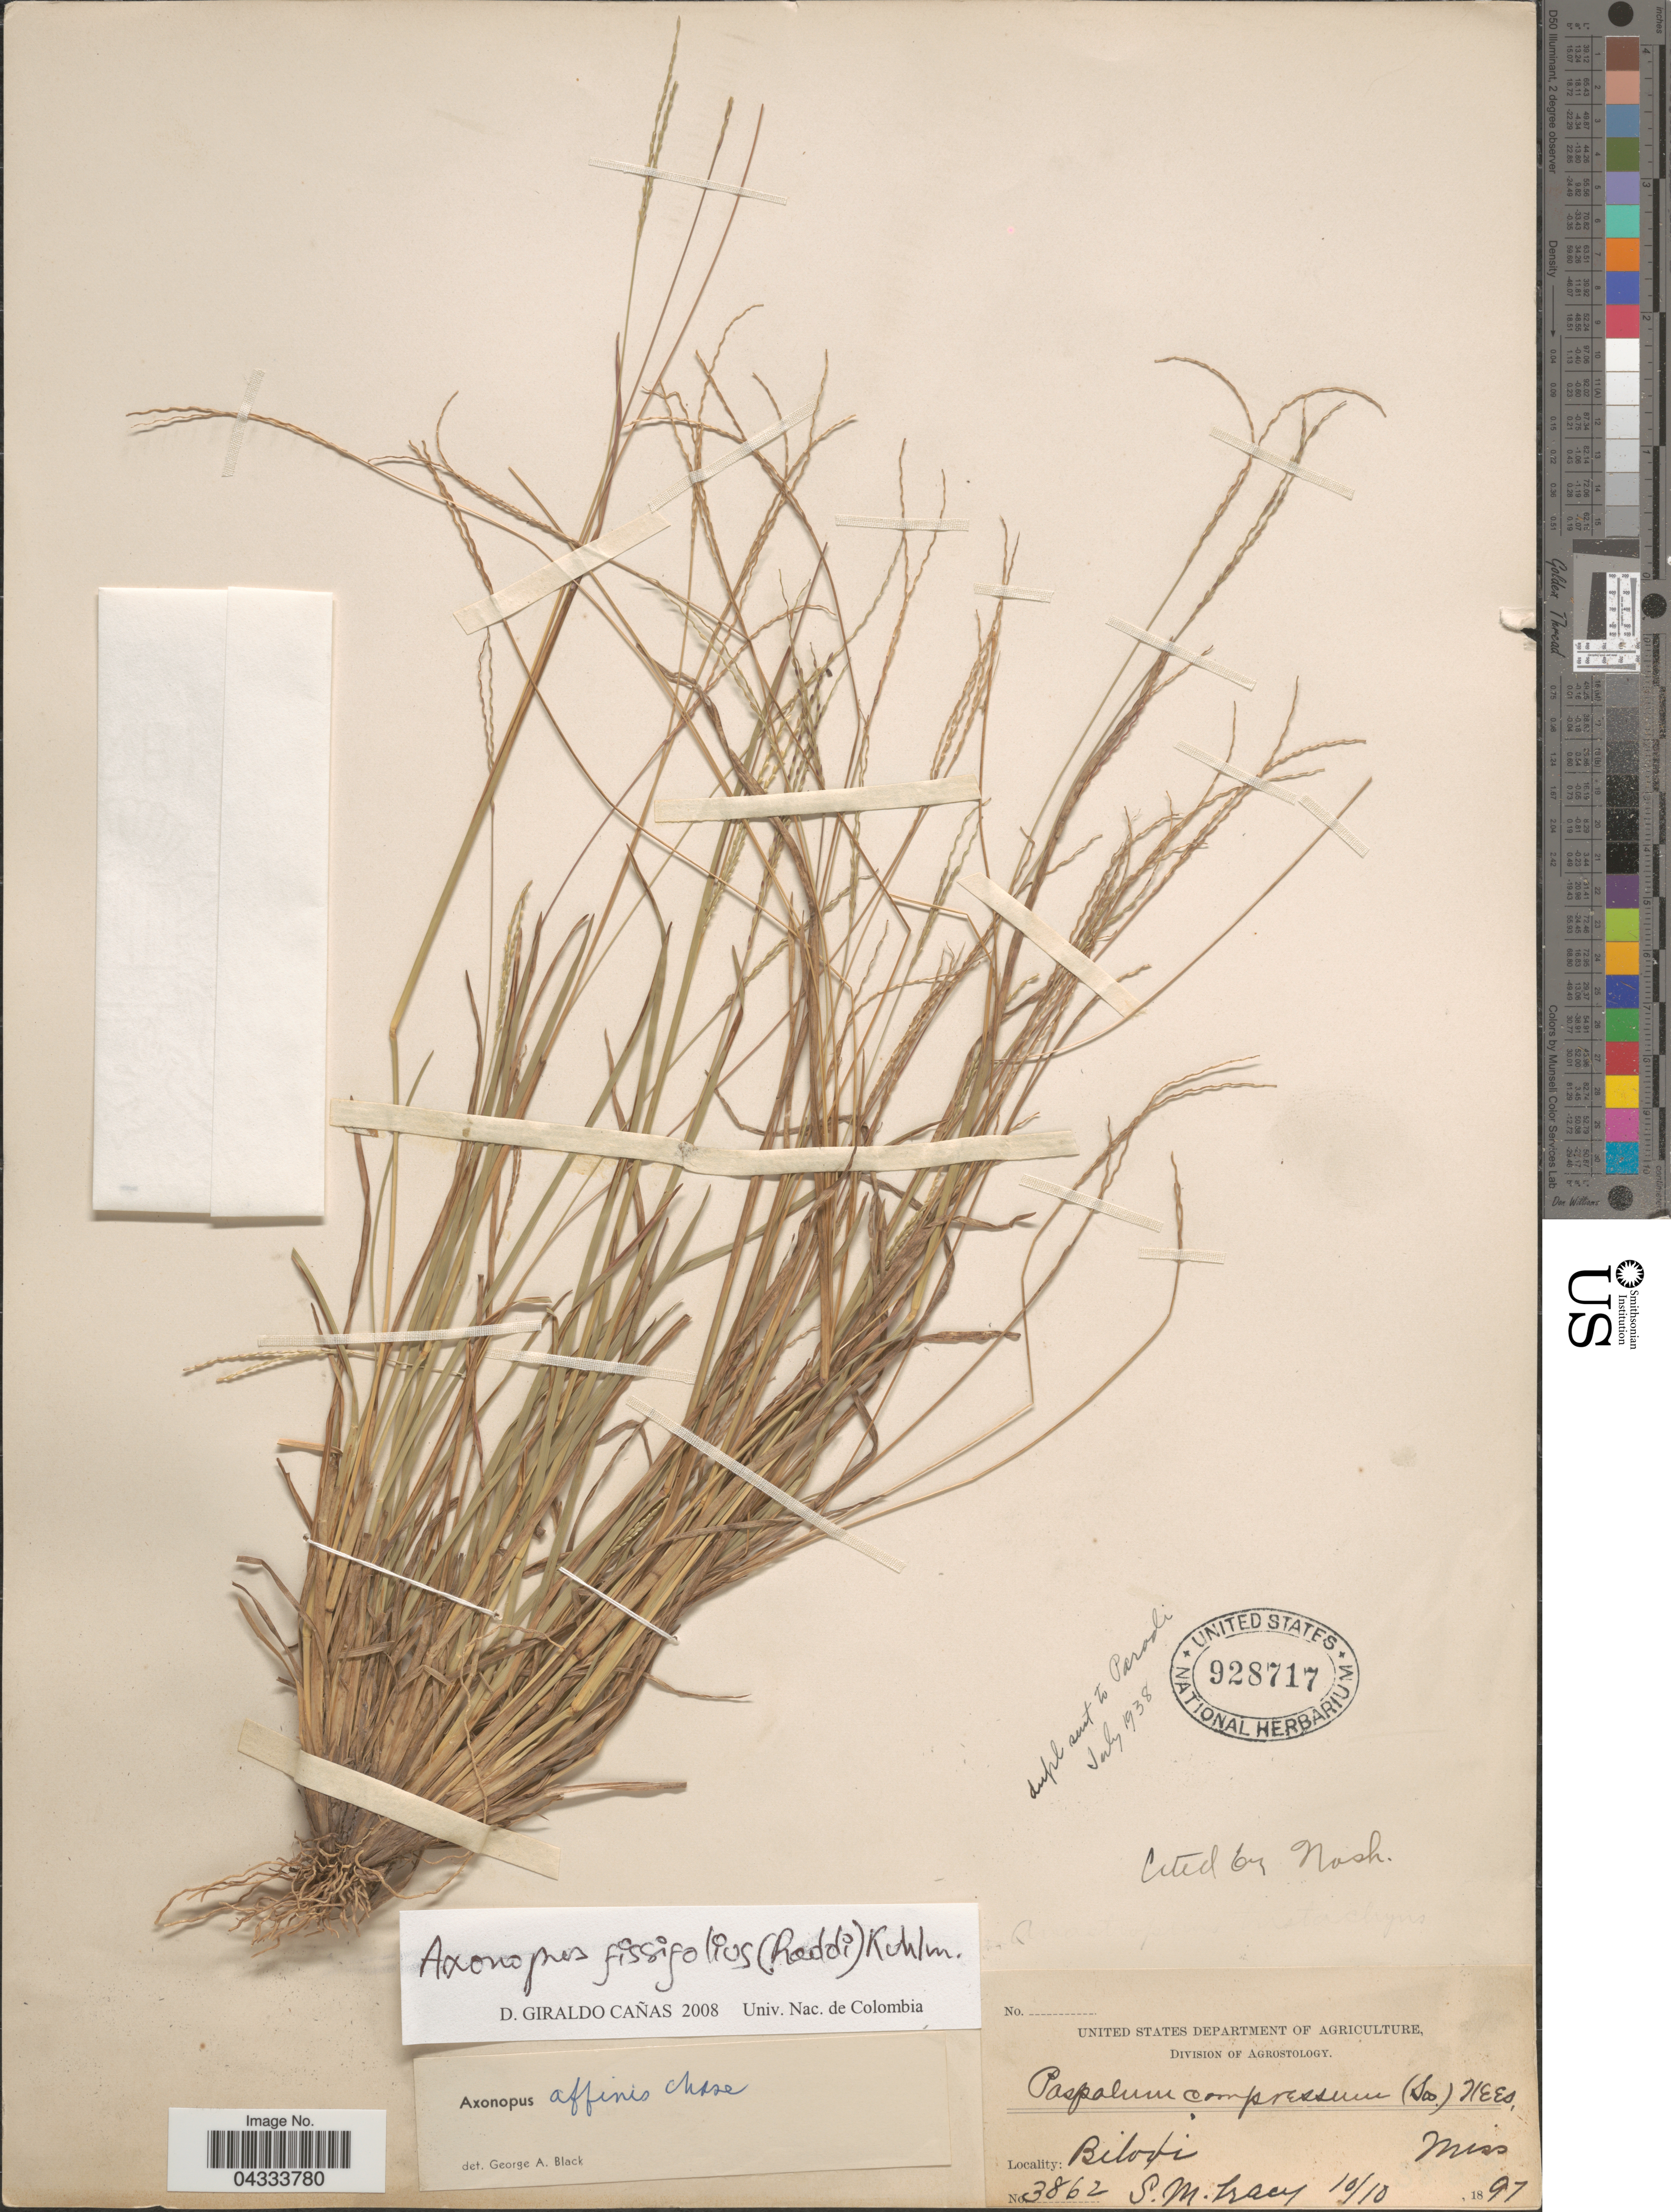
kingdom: Plantae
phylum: Tracheophyta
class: Liliopsida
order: Poales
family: Poaceae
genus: Axonopus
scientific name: Axonopus fissifolius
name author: (Raddi) Kuhlm.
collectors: S. M. Tracy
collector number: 3862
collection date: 1897-10-10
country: United States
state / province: Mississippi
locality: Biloxi.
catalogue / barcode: US 928717